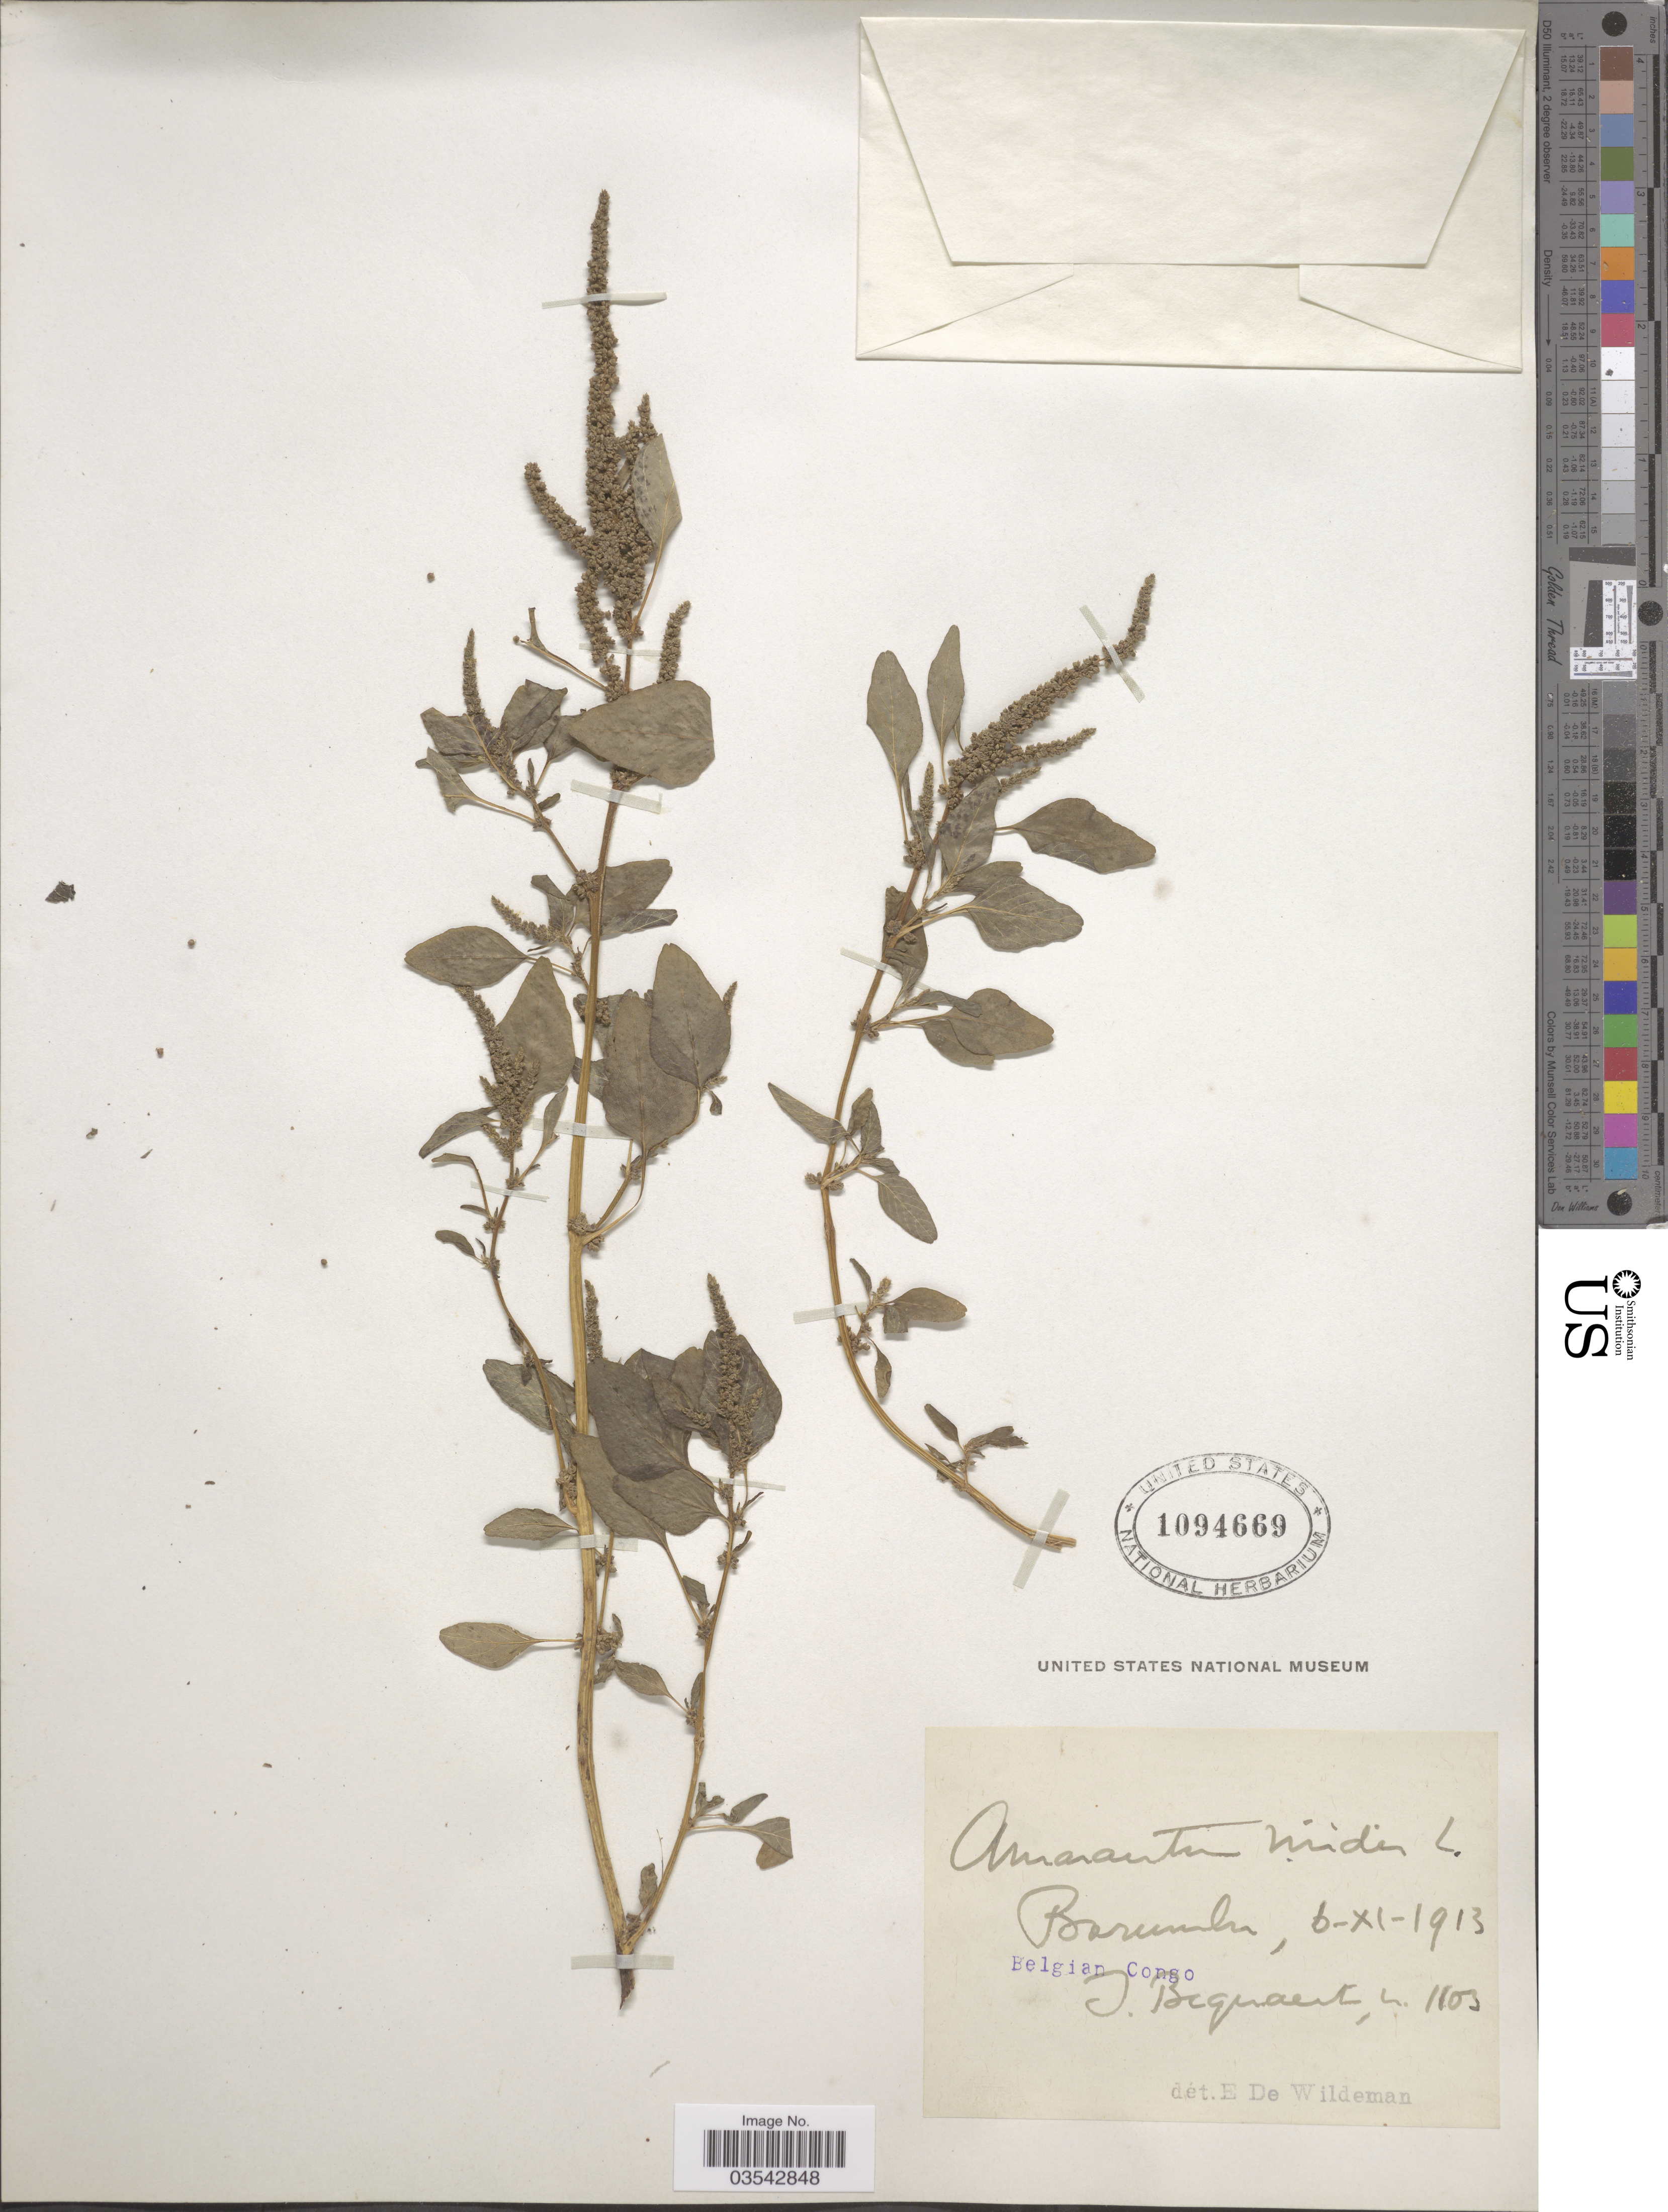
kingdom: Plantae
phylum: Tracheophyta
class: Magnoliopsida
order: Caryophyllales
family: Amaranthaceae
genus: Amaranthus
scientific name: Amaranthus viridis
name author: L.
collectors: J. Bequaert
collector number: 1103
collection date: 1913-11-06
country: Congo, Democratic Republic of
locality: Barumbu. Belgian Congo.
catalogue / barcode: US 1094669